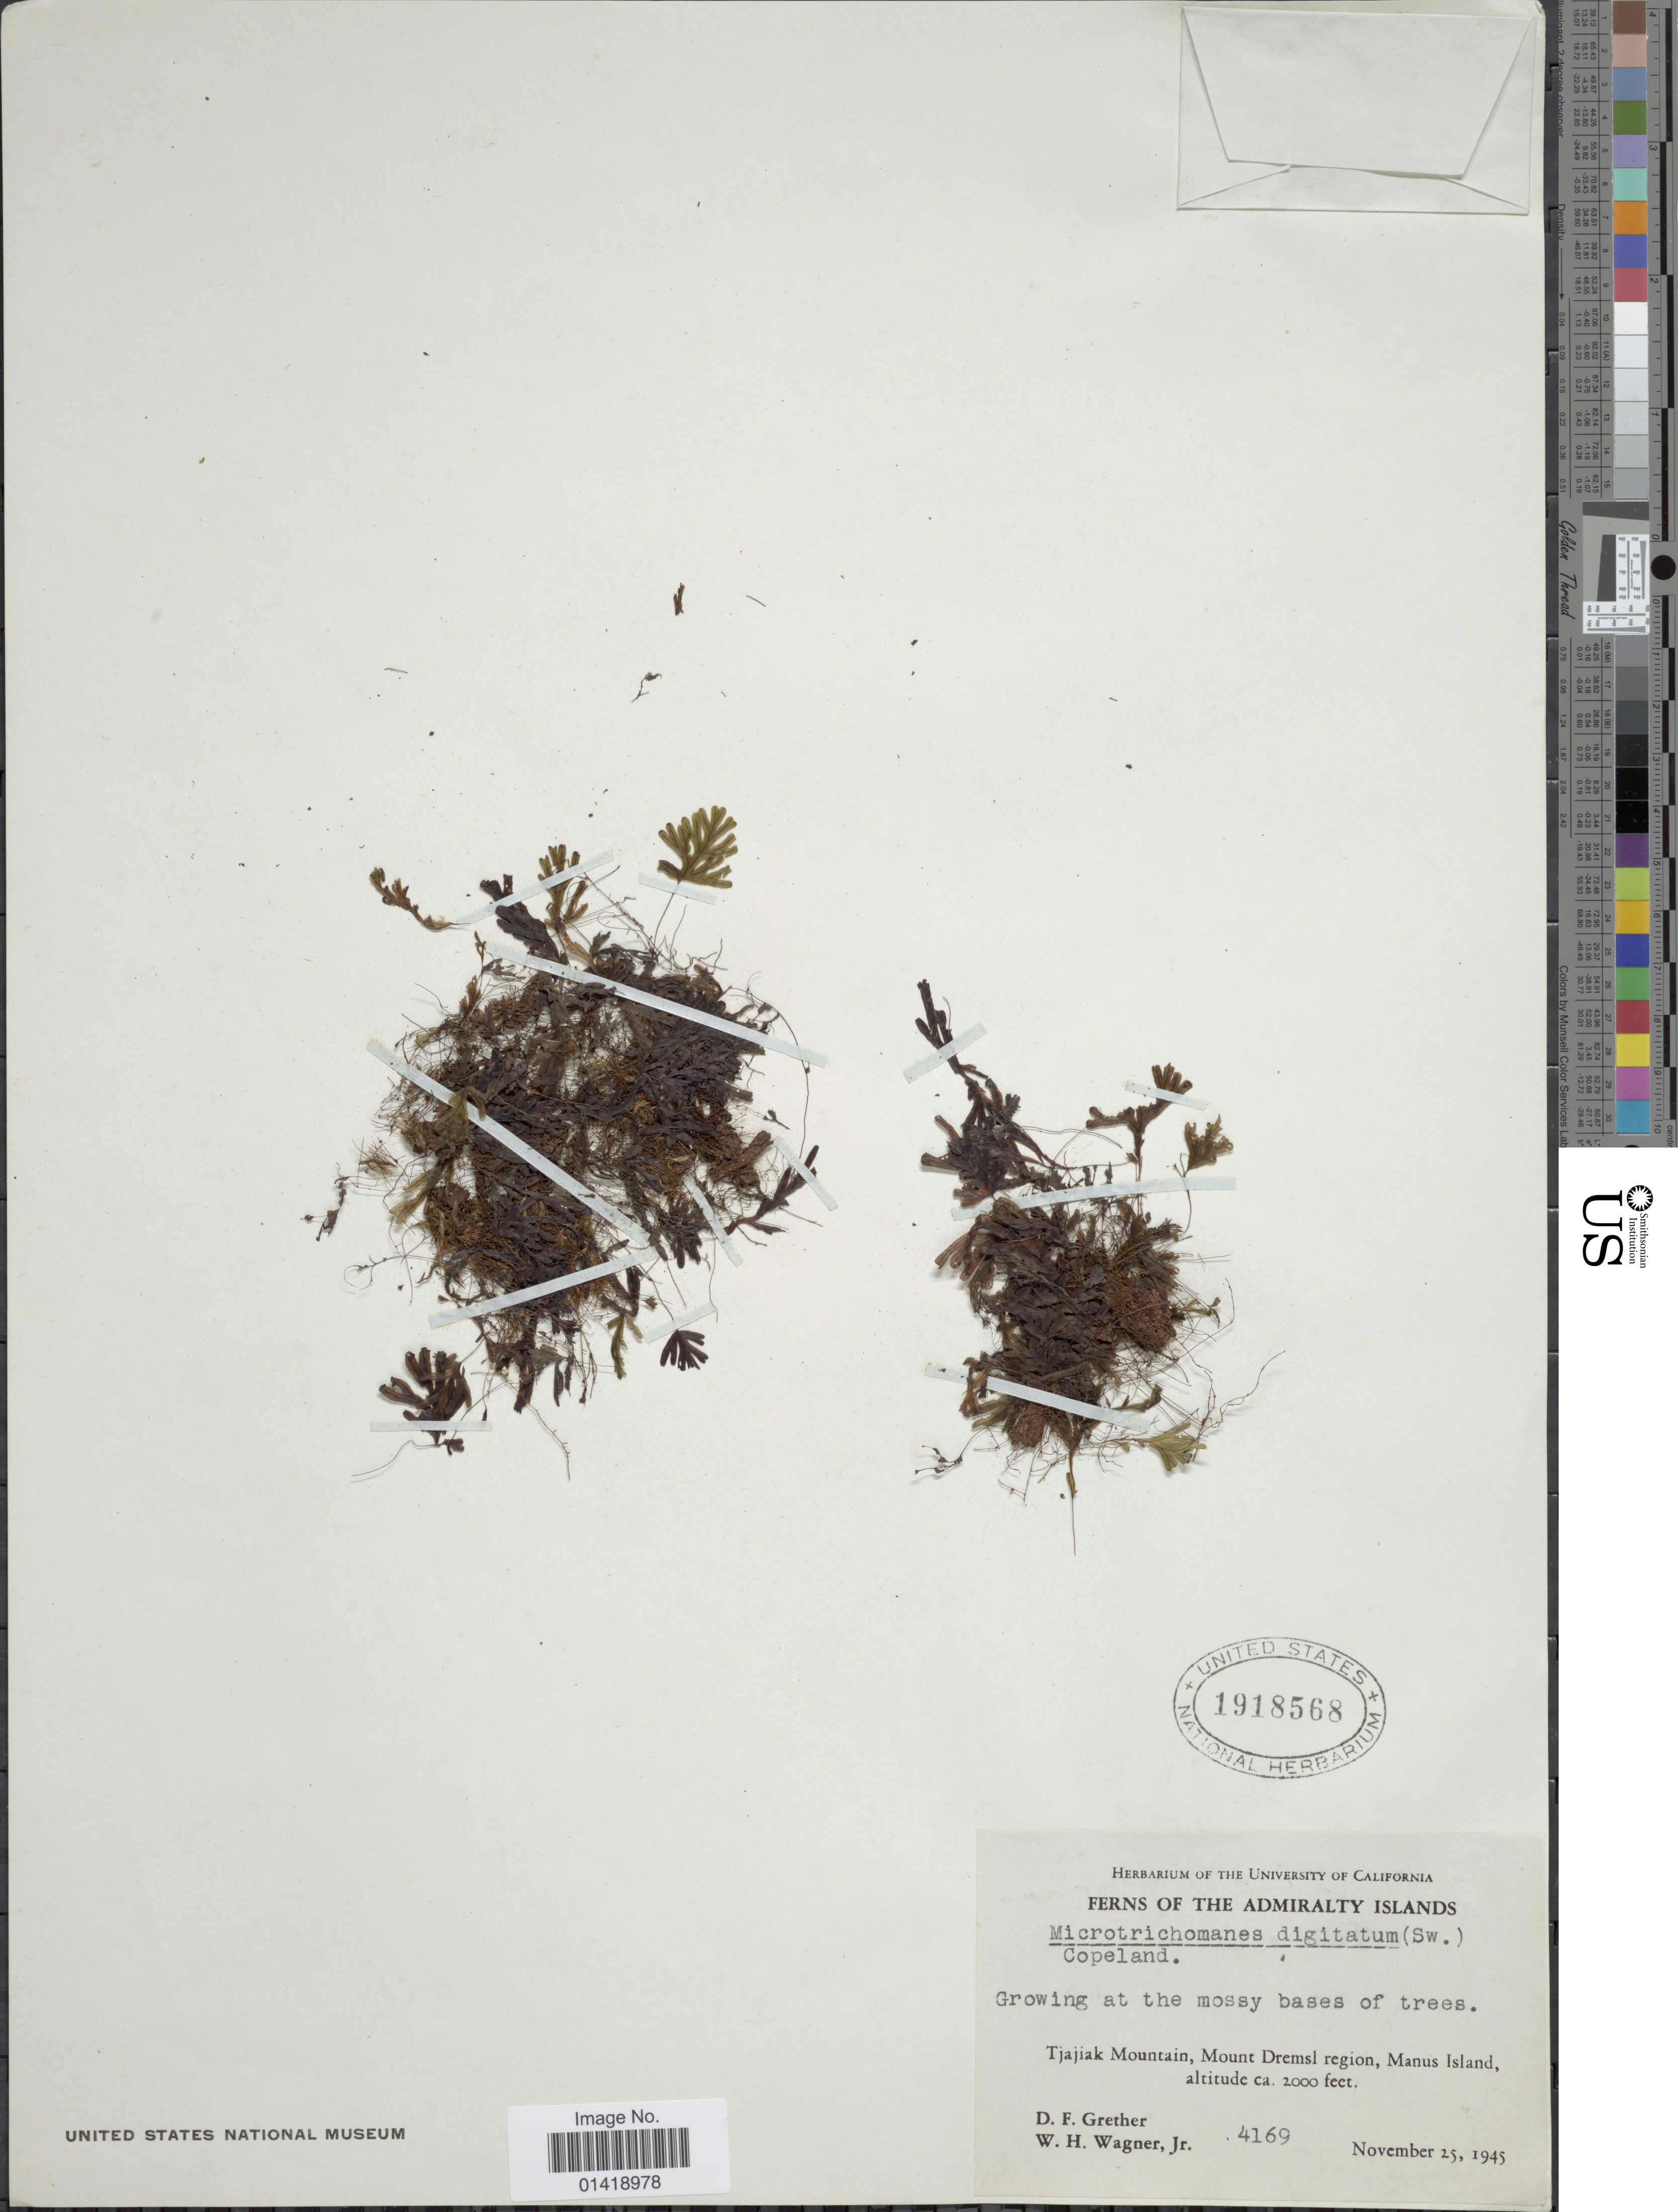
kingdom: Plantae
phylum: Tracheophyta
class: Polypodiopsida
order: Hymenophyllales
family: Hymenophyllaceae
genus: Hymenophyllum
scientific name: Hymenophyllum digitatum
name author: (Sw.) Fosberg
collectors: D. F. Grether & W. H. Wagner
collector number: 4169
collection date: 1945-11-25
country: Papua New Guinea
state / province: Manus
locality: Ferns of the Admiralty Islands Tjajiak mountain mount Dremsl region Manus Island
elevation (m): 610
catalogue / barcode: US 1918568